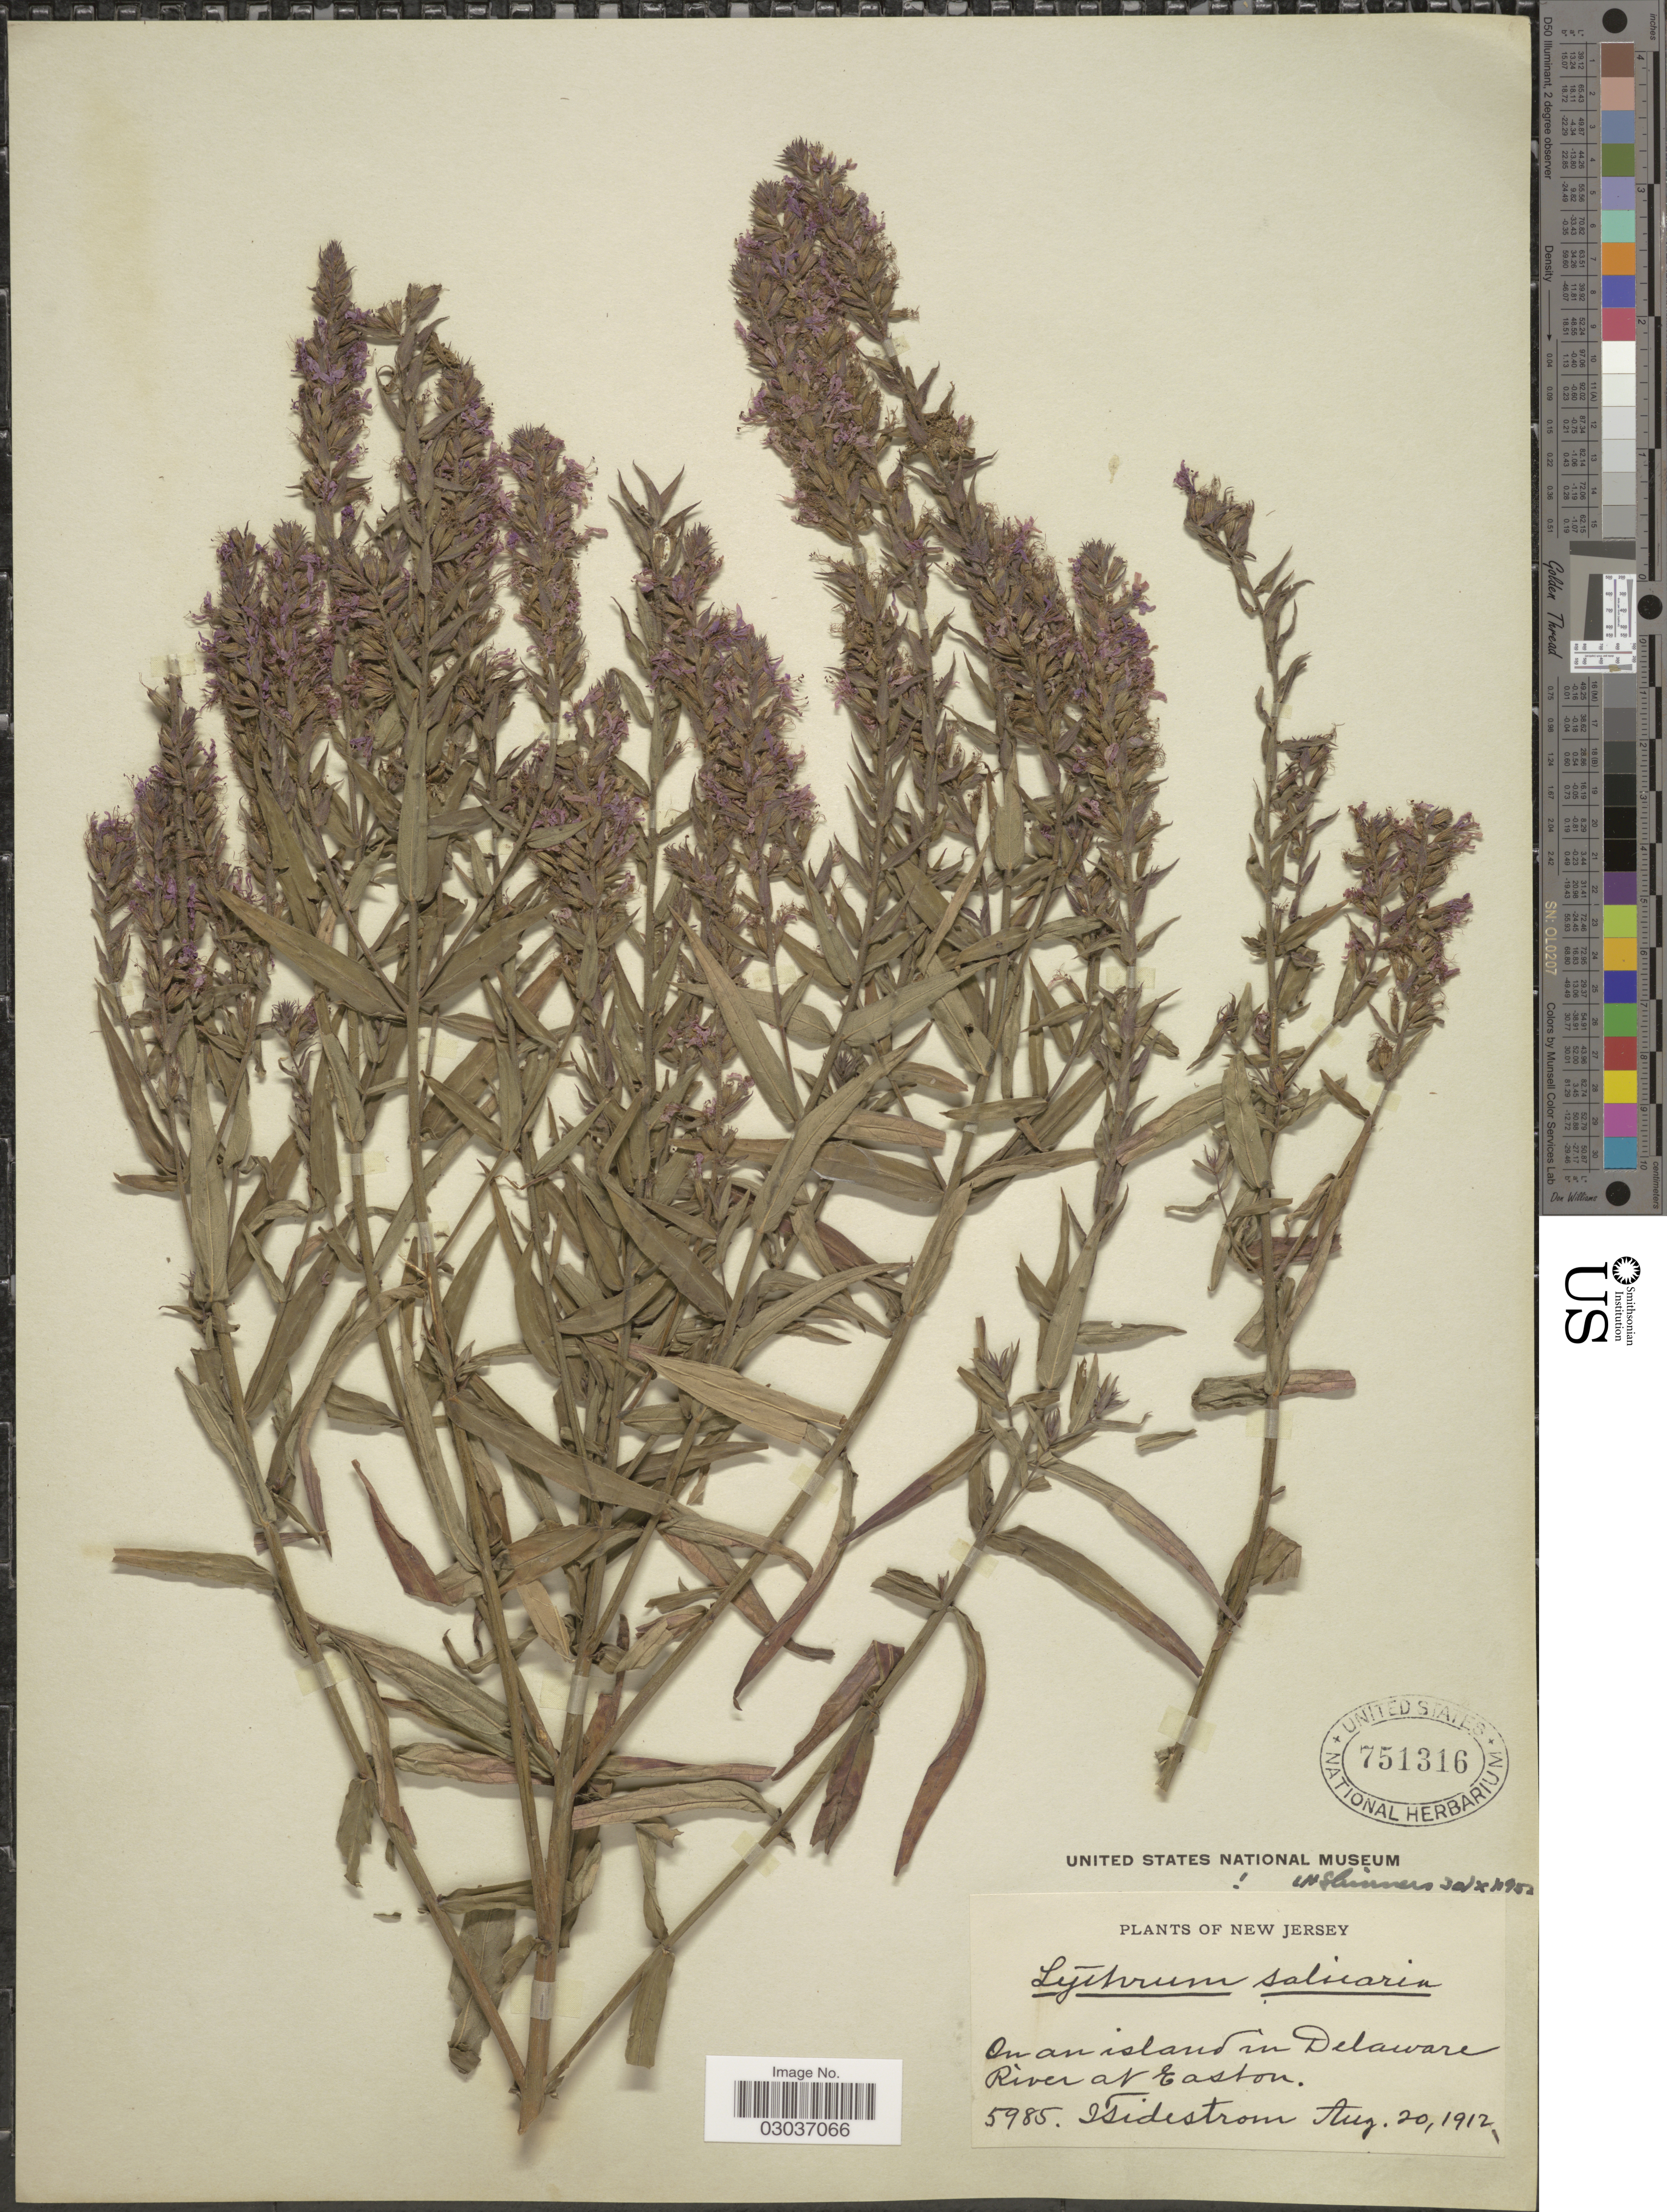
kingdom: Plantae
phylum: Tracheophyta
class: Magnoliopsida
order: Myrtales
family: Lythraceae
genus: Lythrum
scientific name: Lythrum salicaria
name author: L.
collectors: I. F. Tidestrom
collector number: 5985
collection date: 1912-08-20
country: United States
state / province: New Jersey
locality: On an island in Delaware River at Easton.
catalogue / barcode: US 751316